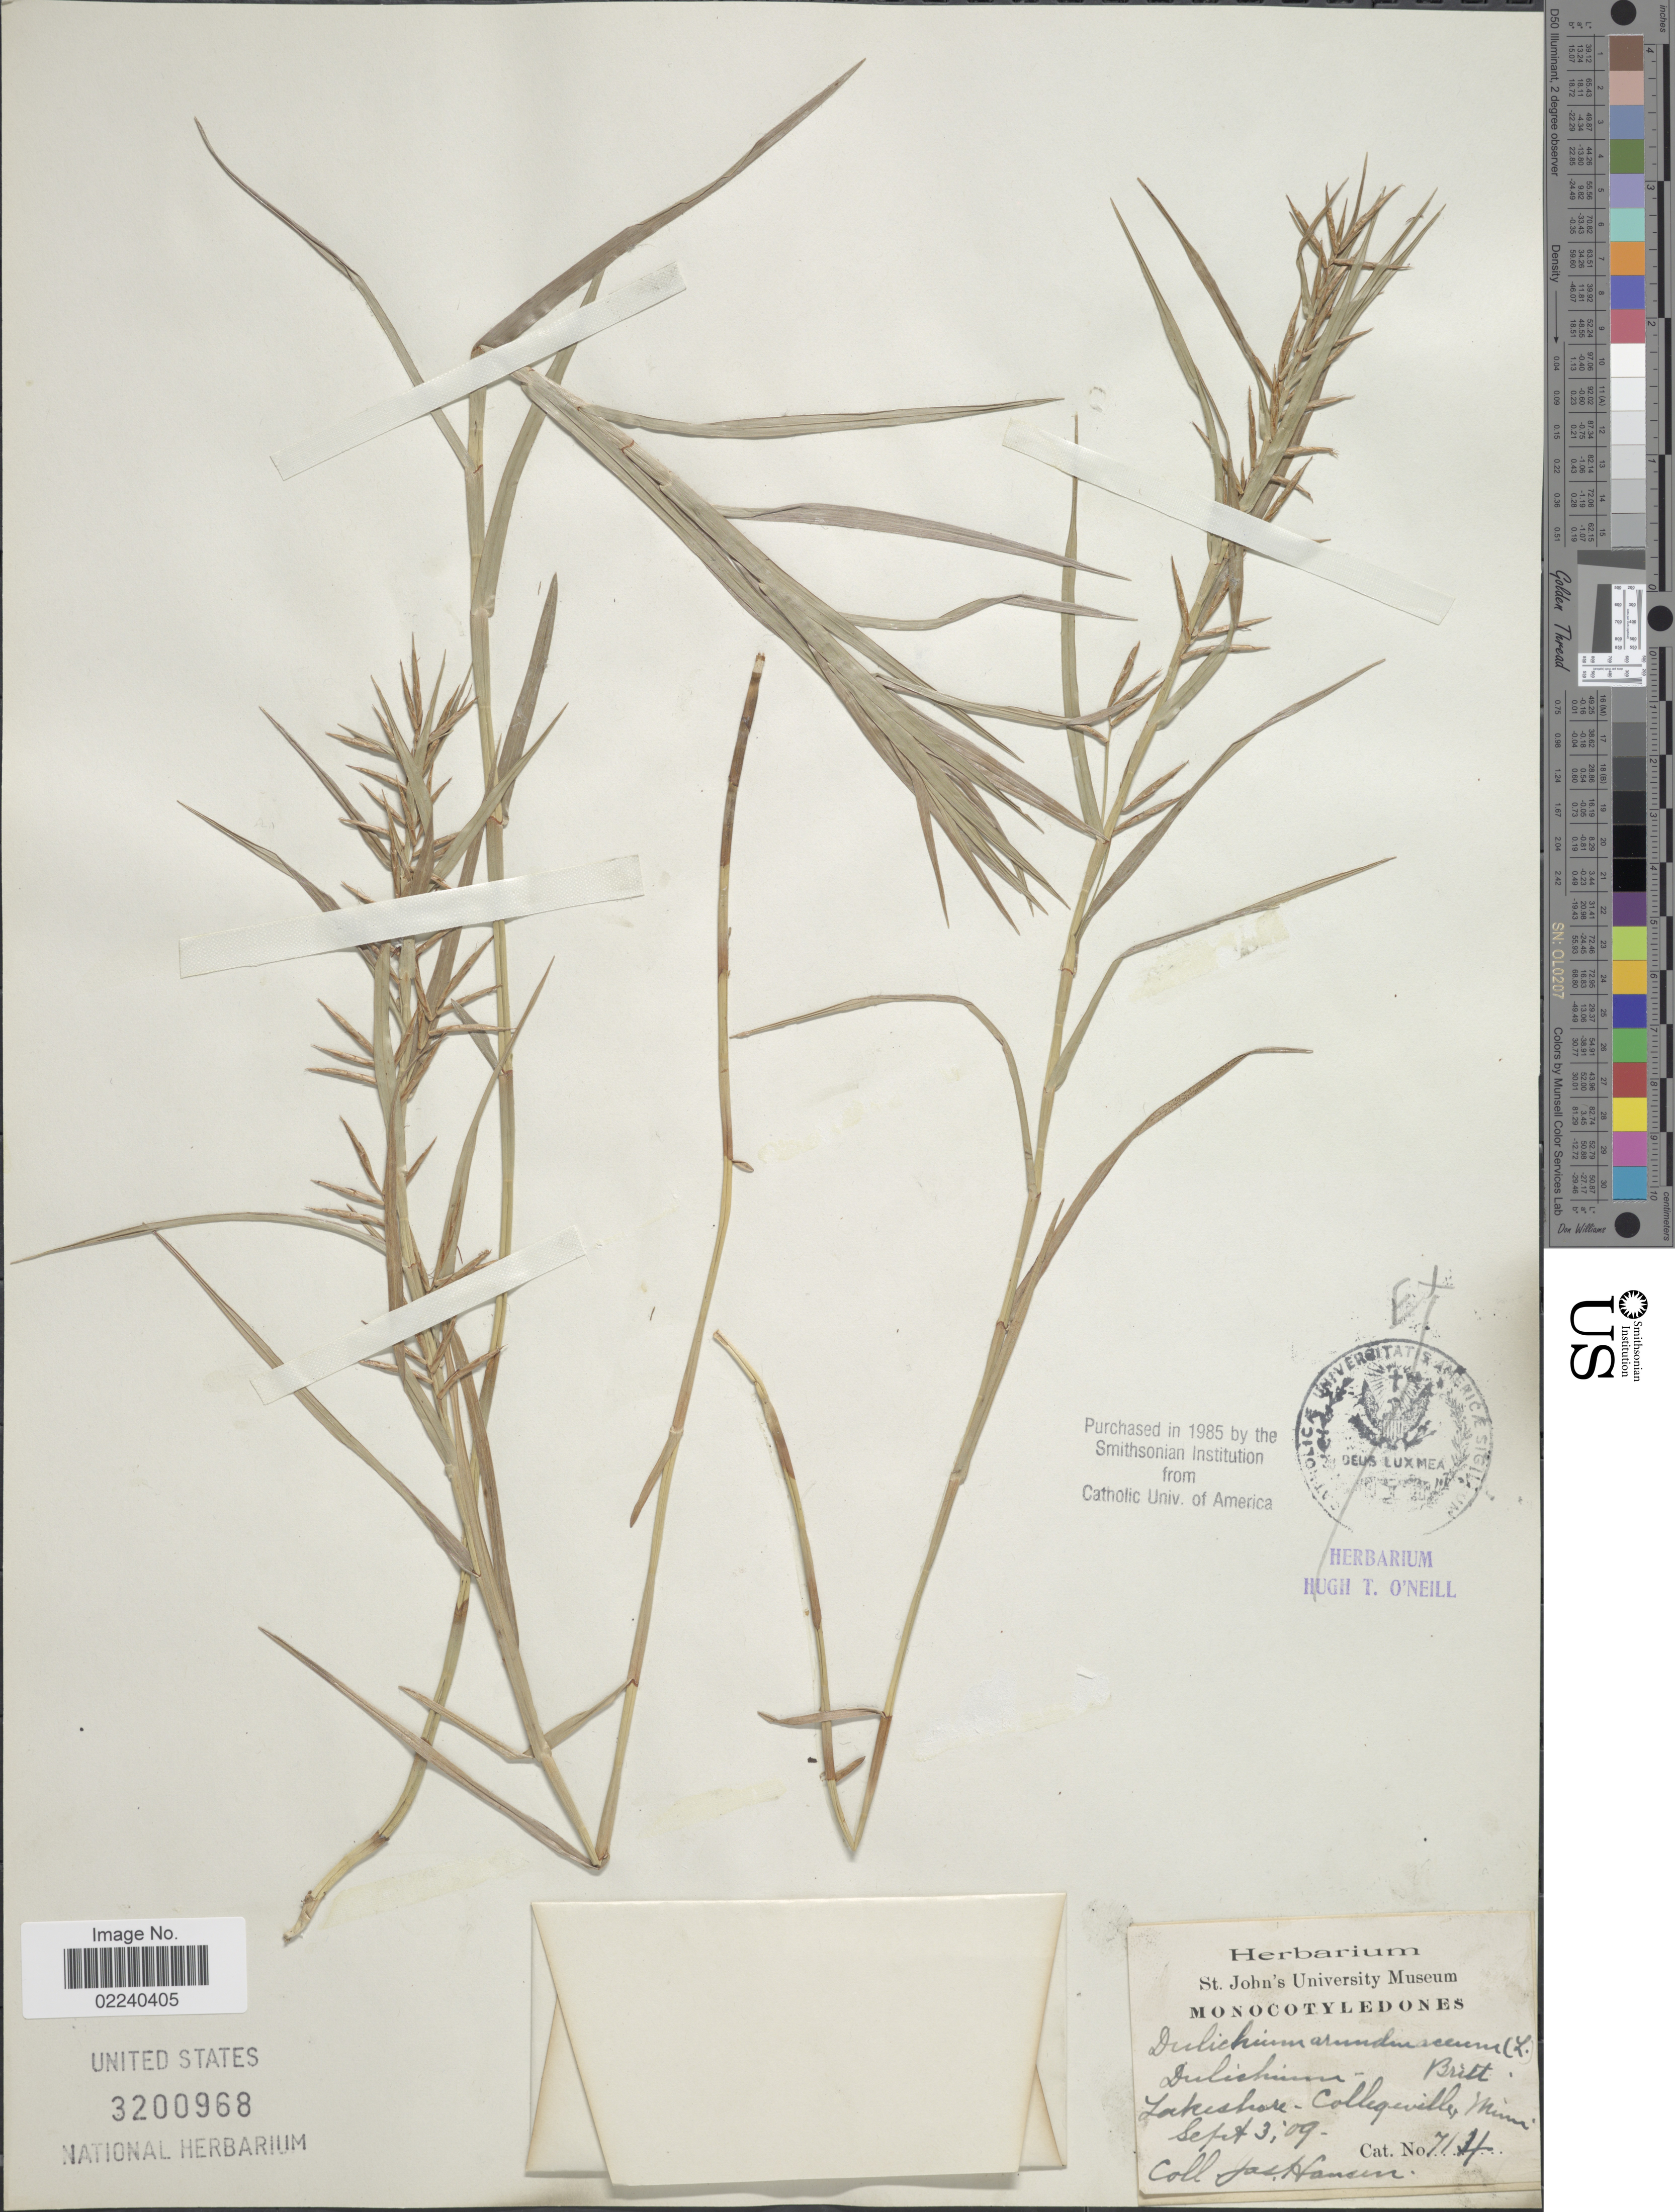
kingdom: Plantae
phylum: Tracheophyta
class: Liliopsida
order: Poales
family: Cyperaceae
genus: Dulichium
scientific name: Dulichium arundinaceum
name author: (L.) Britton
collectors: J. Hansen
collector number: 714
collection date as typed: Transcribed d/m/y: 3/9/9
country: United States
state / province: Minnesota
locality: Lake shore, Collegeville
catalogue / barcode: US 3200968